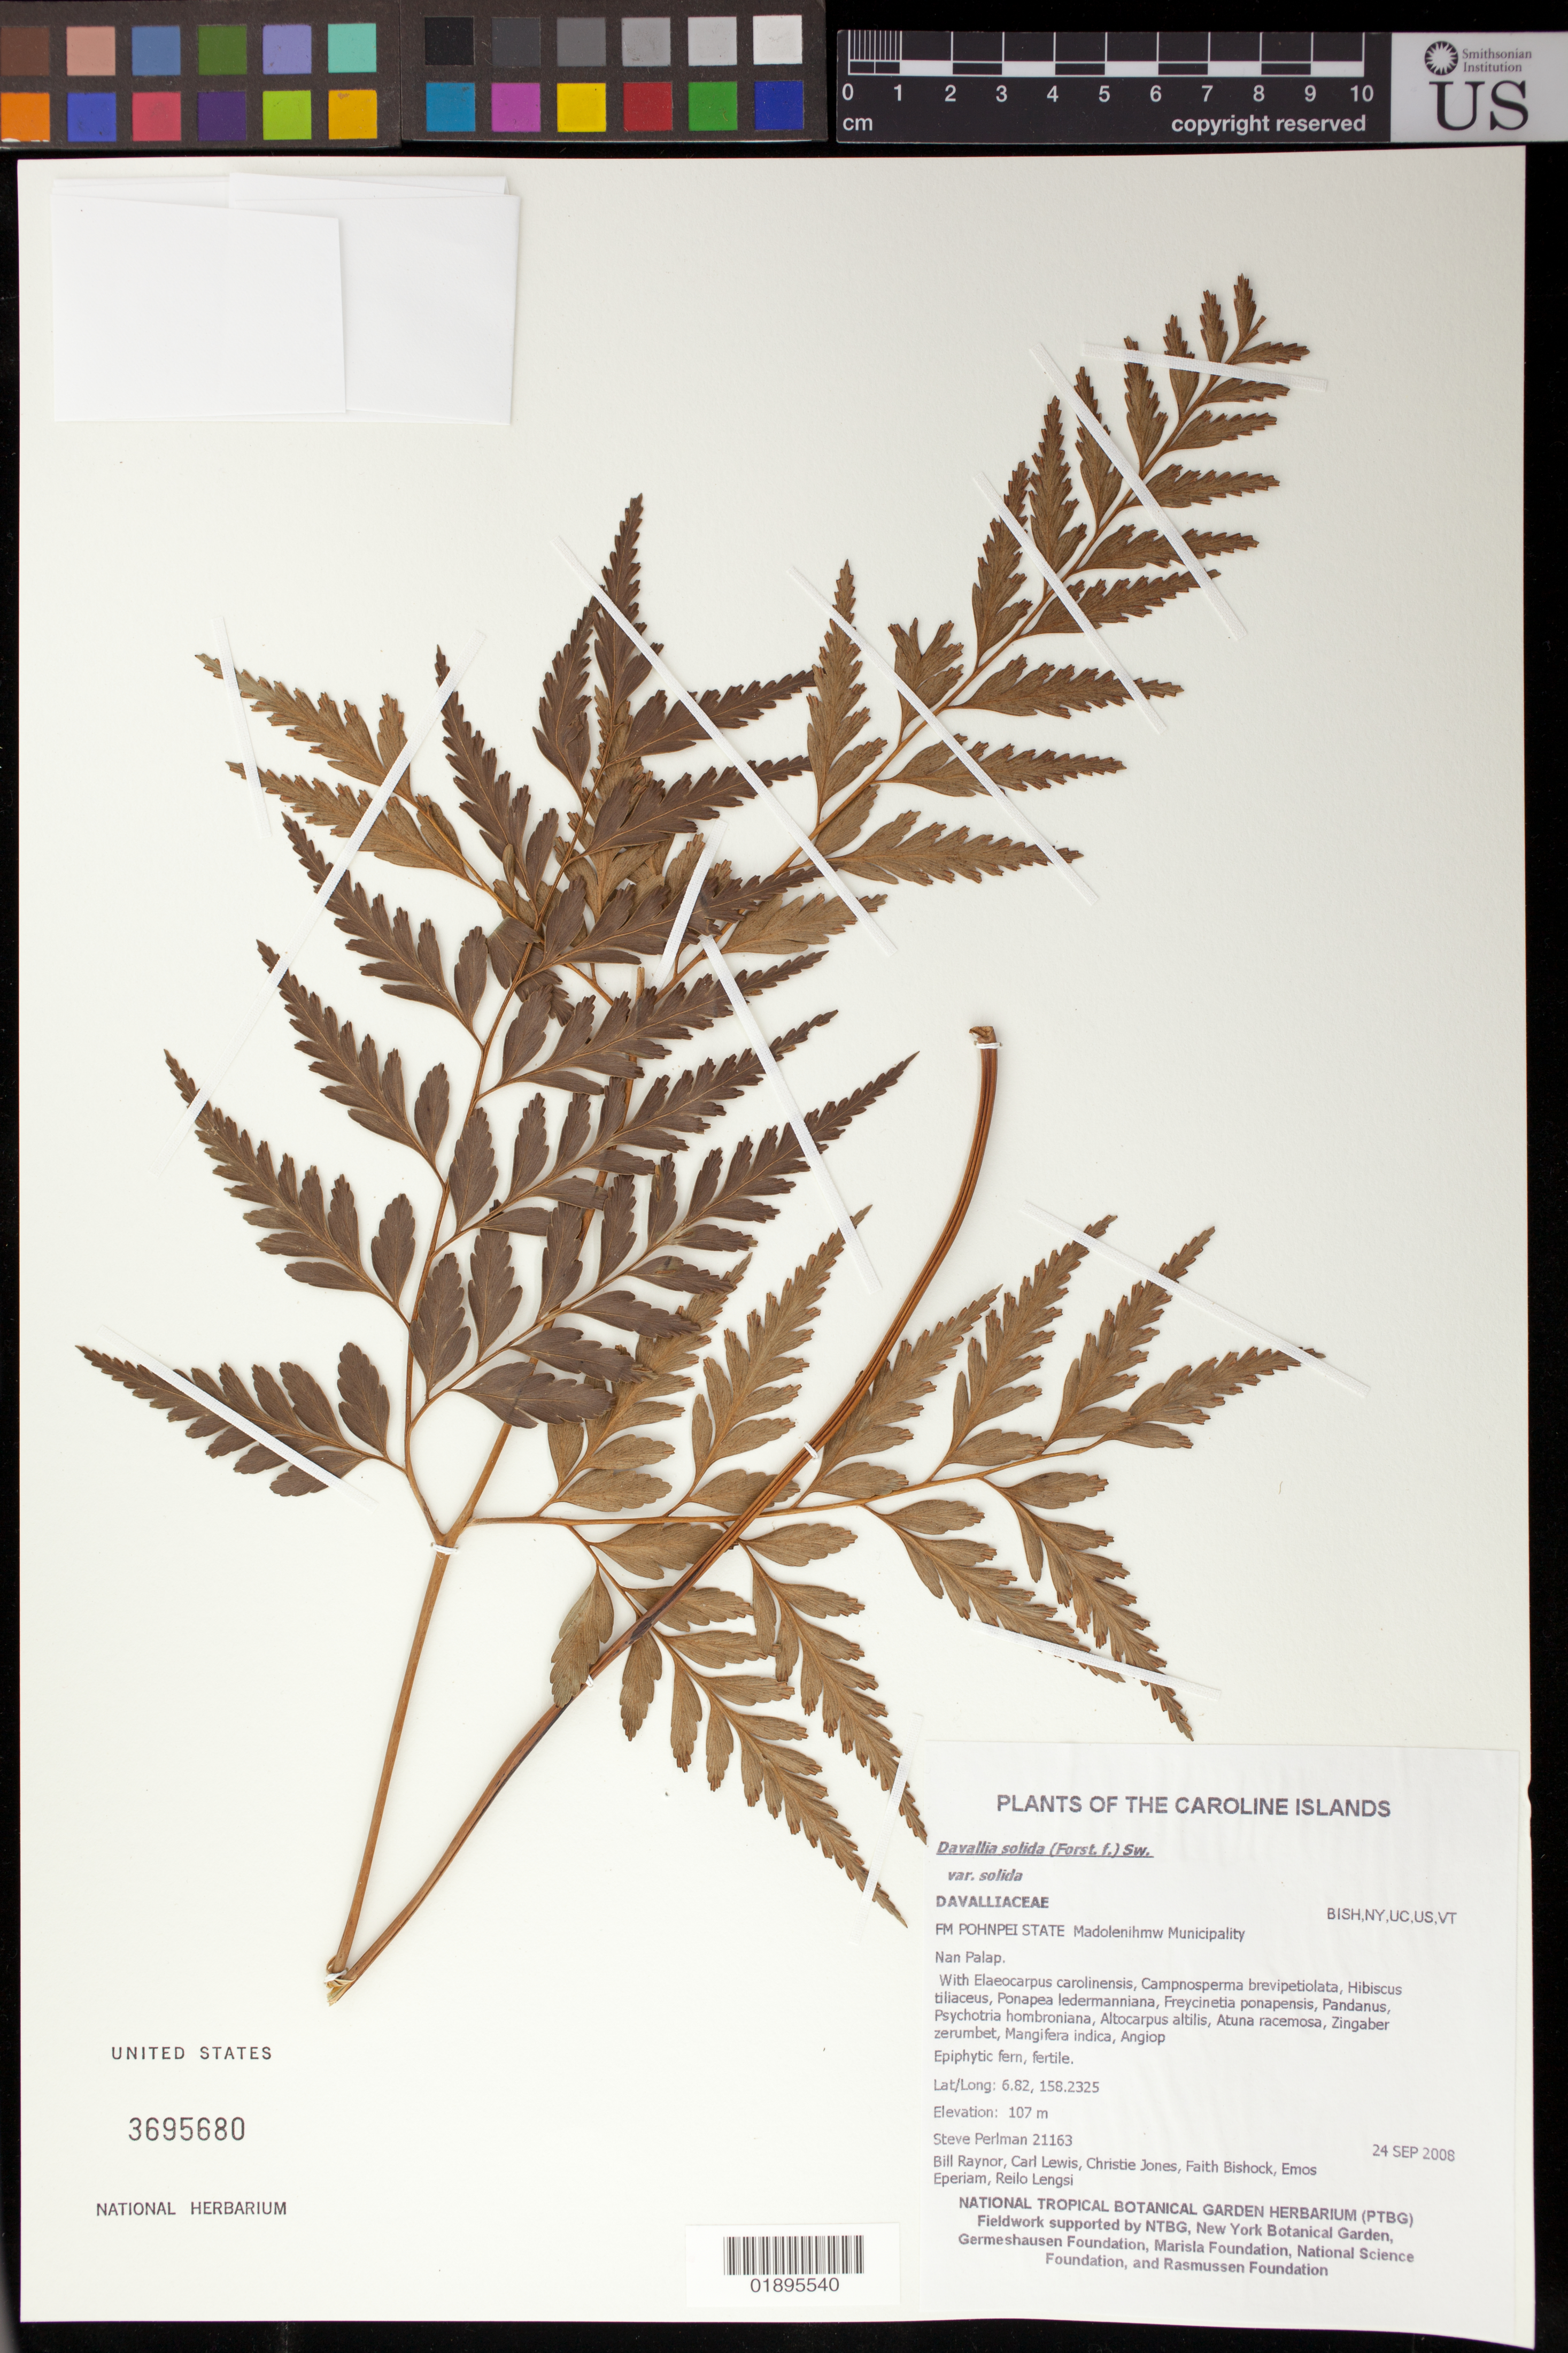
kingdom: Plantae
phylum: Tracheophyta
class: Polypodiopsida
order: Polypodiales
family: Davalliaceae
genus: Davallia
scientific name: Davallia solida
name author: (G. Forst.) Sw.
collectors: S. P. Perlman, C. Lewis, C. Jones, F. Bishock & P. Eperiam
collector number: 21163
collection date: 2008-09-24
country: Micronesia, Federated States of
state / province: Pohnpei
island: Pohnpei [Ponape]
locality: Madolenihmw Municipality Nan Palap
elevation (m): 107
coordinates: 6.9205555555, 158.2047222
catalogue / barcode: US 3695680